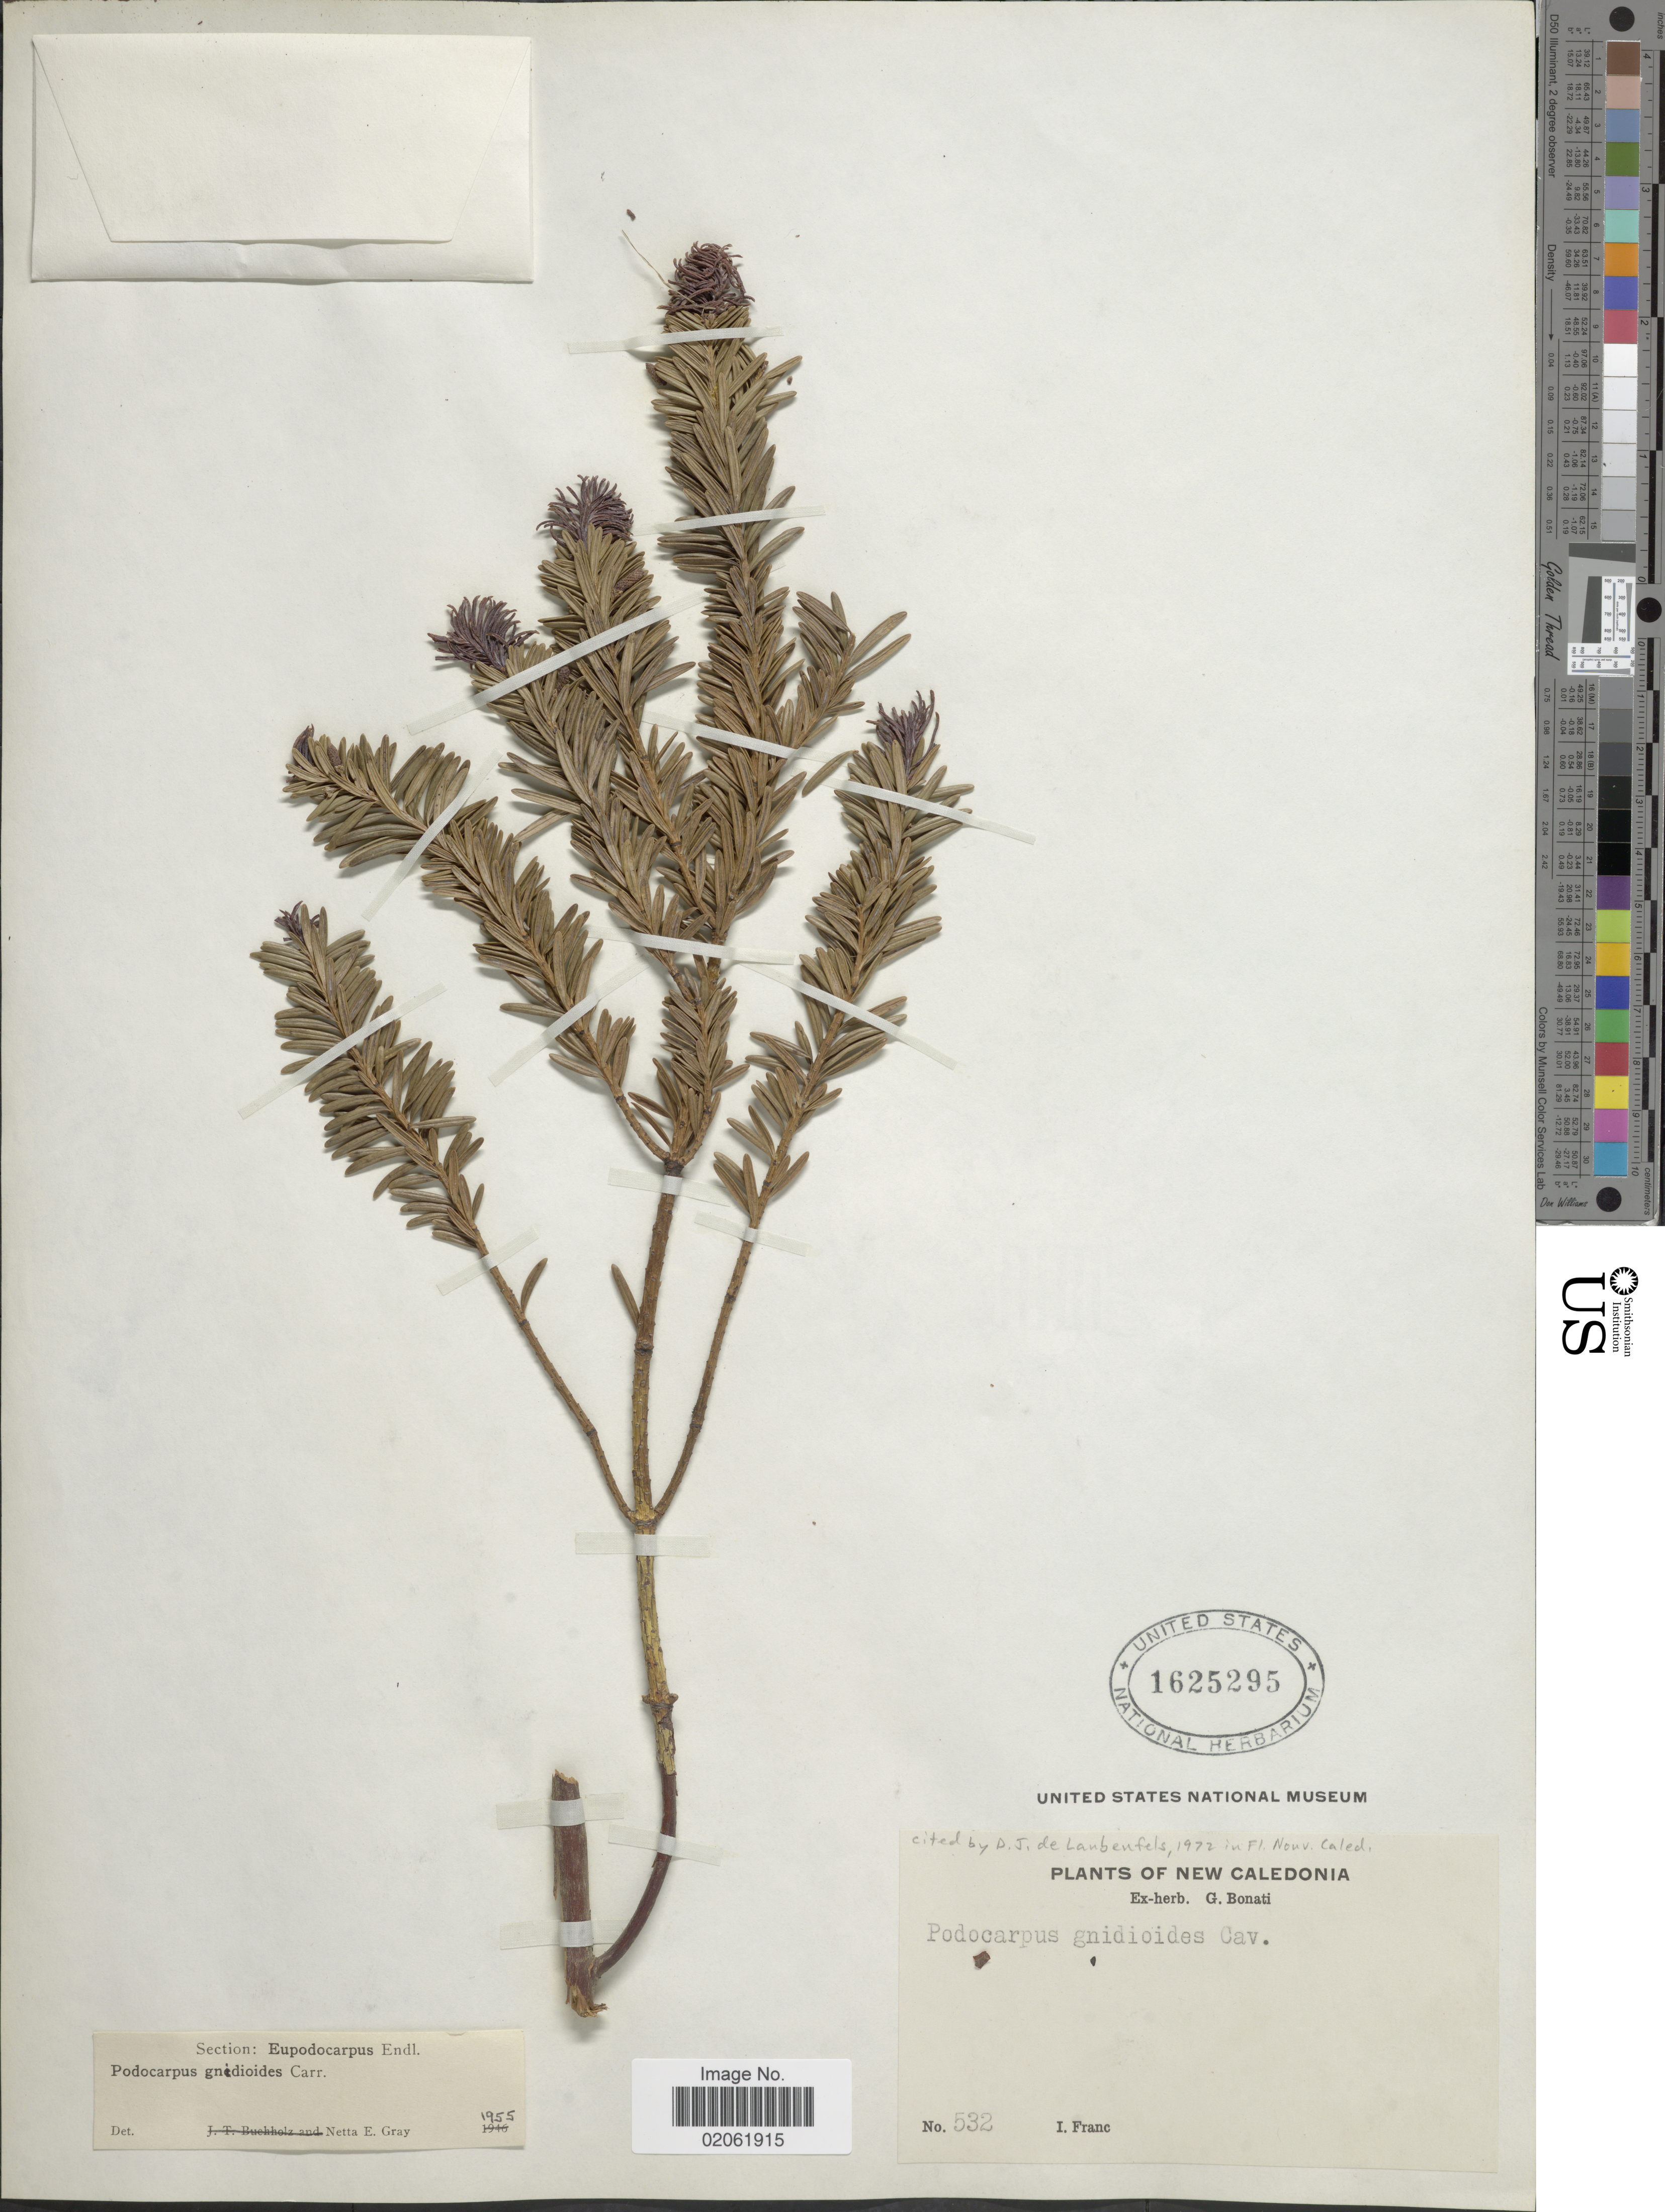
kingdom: Plantae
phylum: Tracheophyta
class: Pinopsida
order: Pinales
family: Podocarpaceae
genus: Podocarpus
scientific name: Podocarpus gnidioides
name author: Carrière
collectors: I. Franc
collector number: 532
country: New Caledonia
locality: New Caledonia.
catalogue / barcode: US 1625295